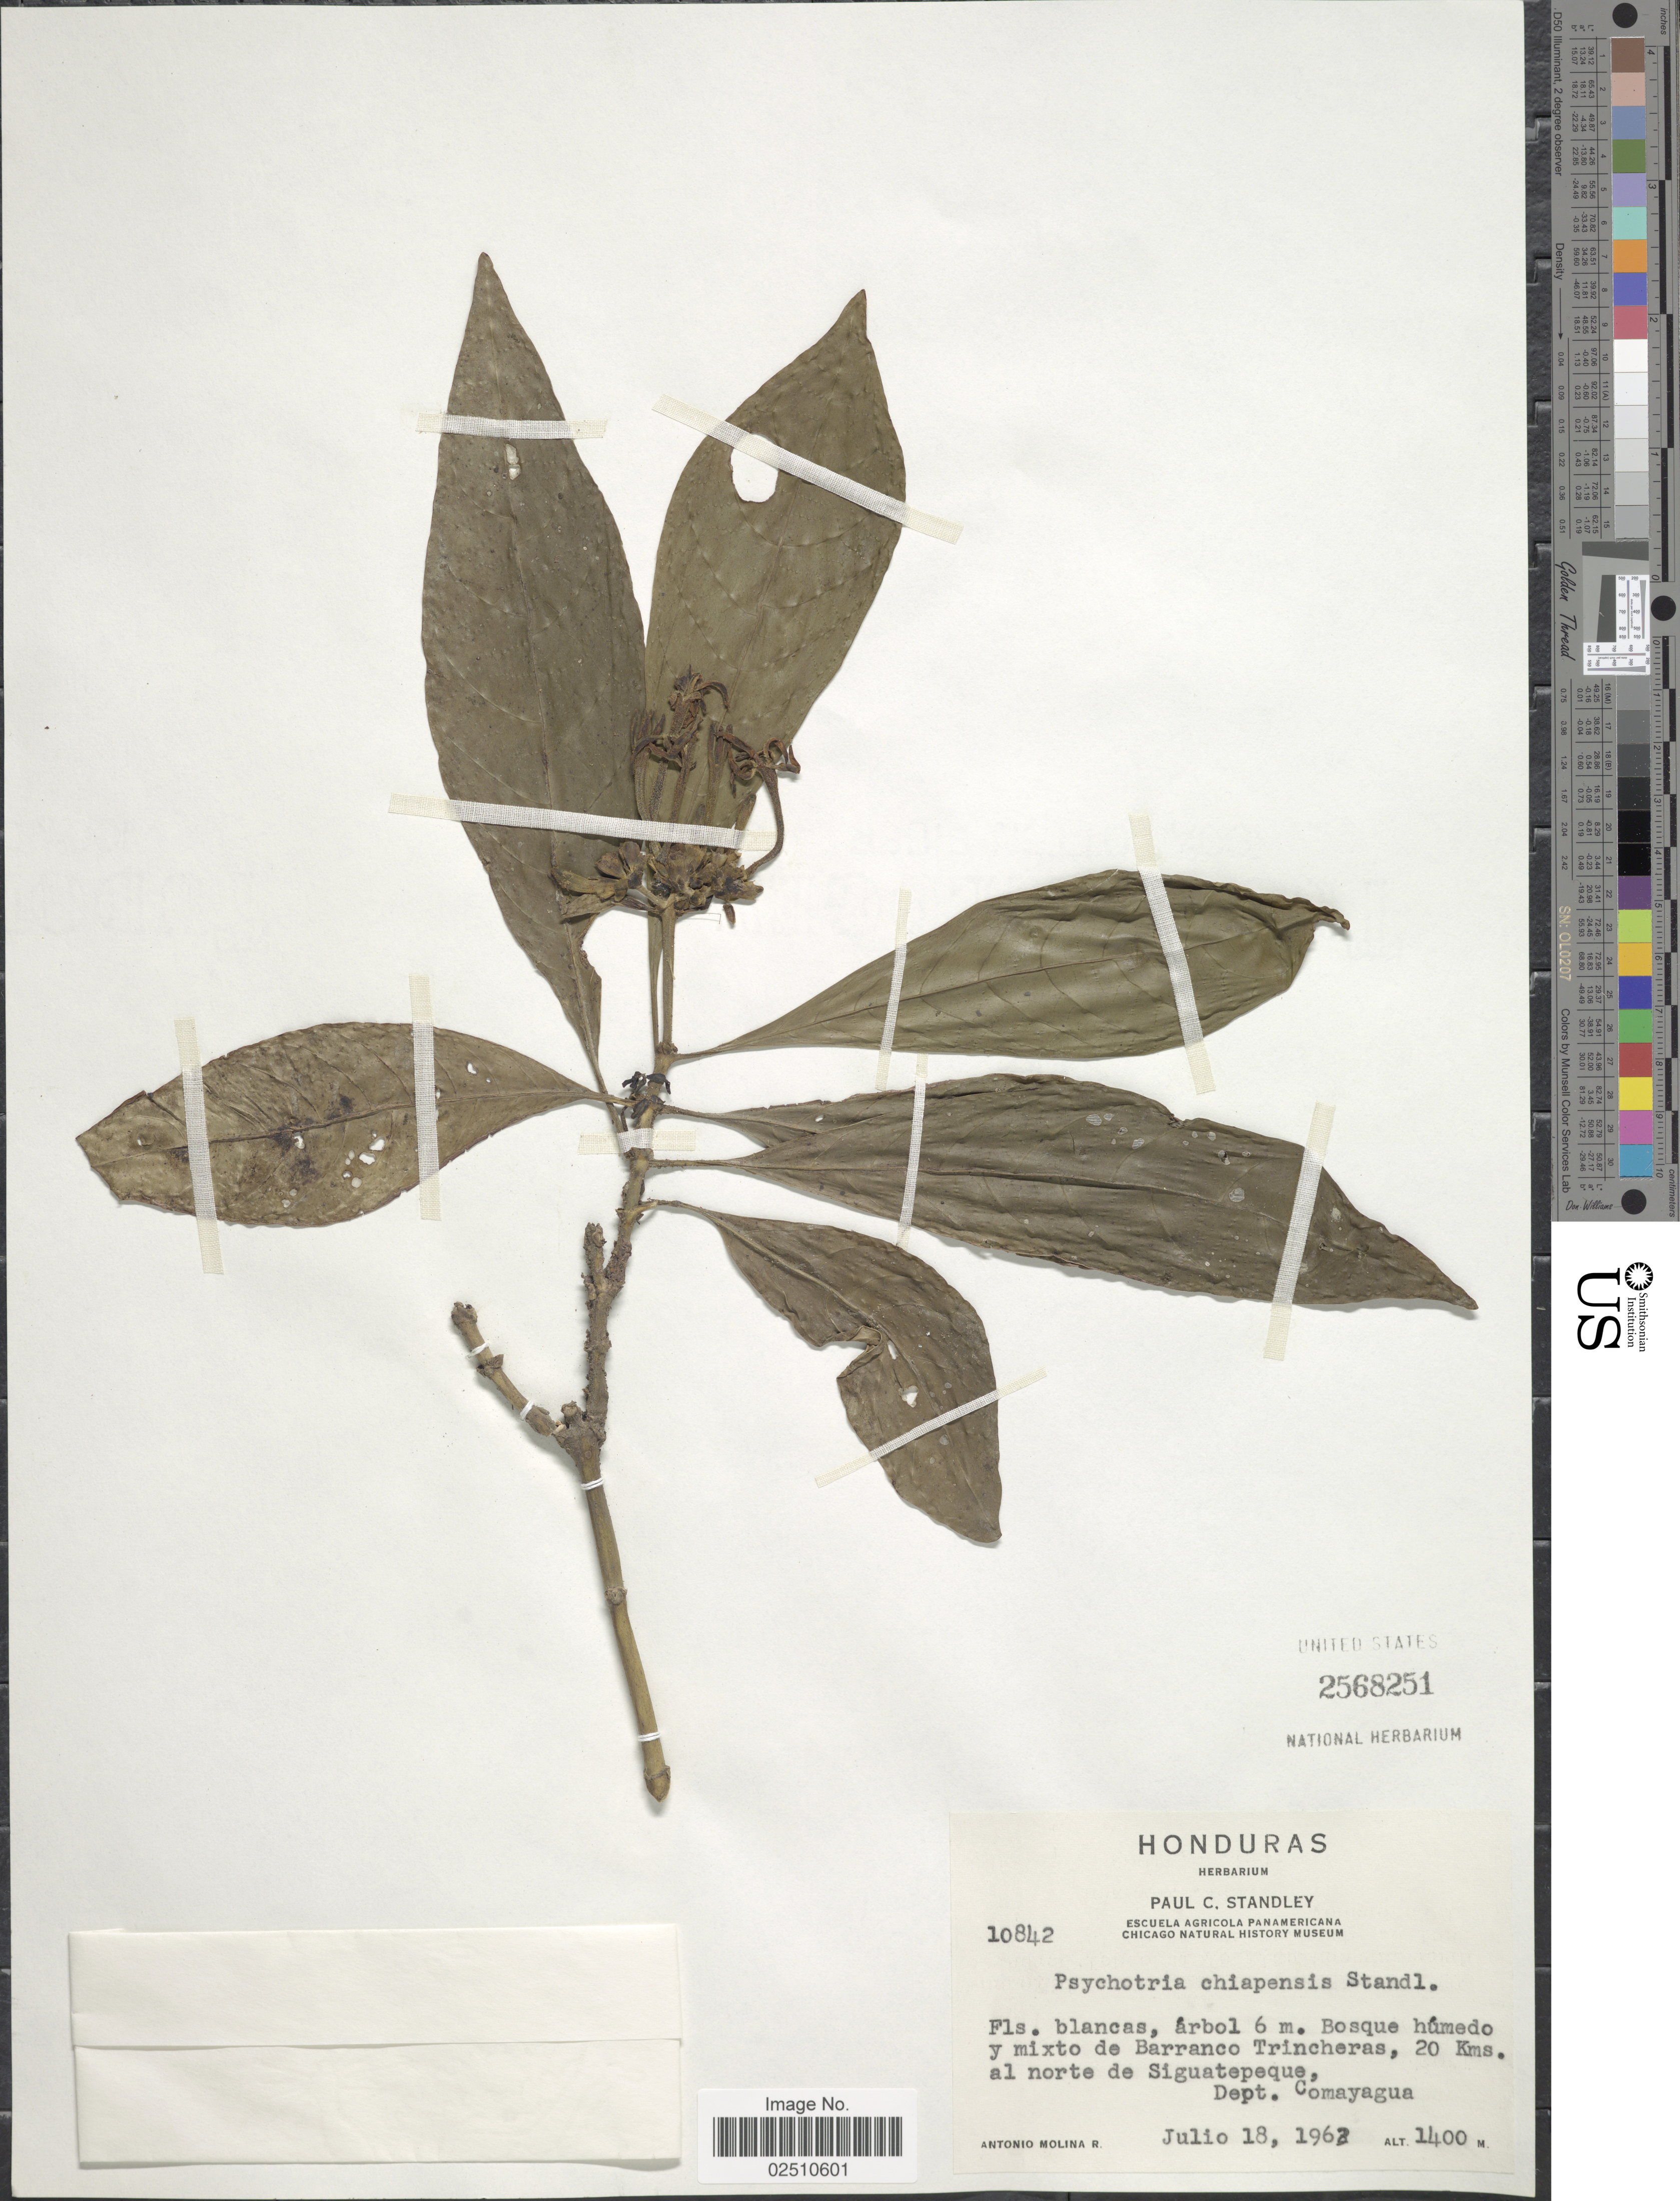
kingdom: Plantae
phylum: Tracheophyta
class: Magnoliopsida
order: Gentianales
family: Rubiaceae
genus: Psychotria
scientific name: Psychotria chiapensis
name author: Standl.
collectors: A. Molina R.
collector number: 10842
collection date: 1962-07-18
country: Honduras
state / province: Comayagua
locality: Barranco Trincheras, 20 kms al norte de Siguatepeque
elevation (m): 1400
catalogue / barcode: US 2568251